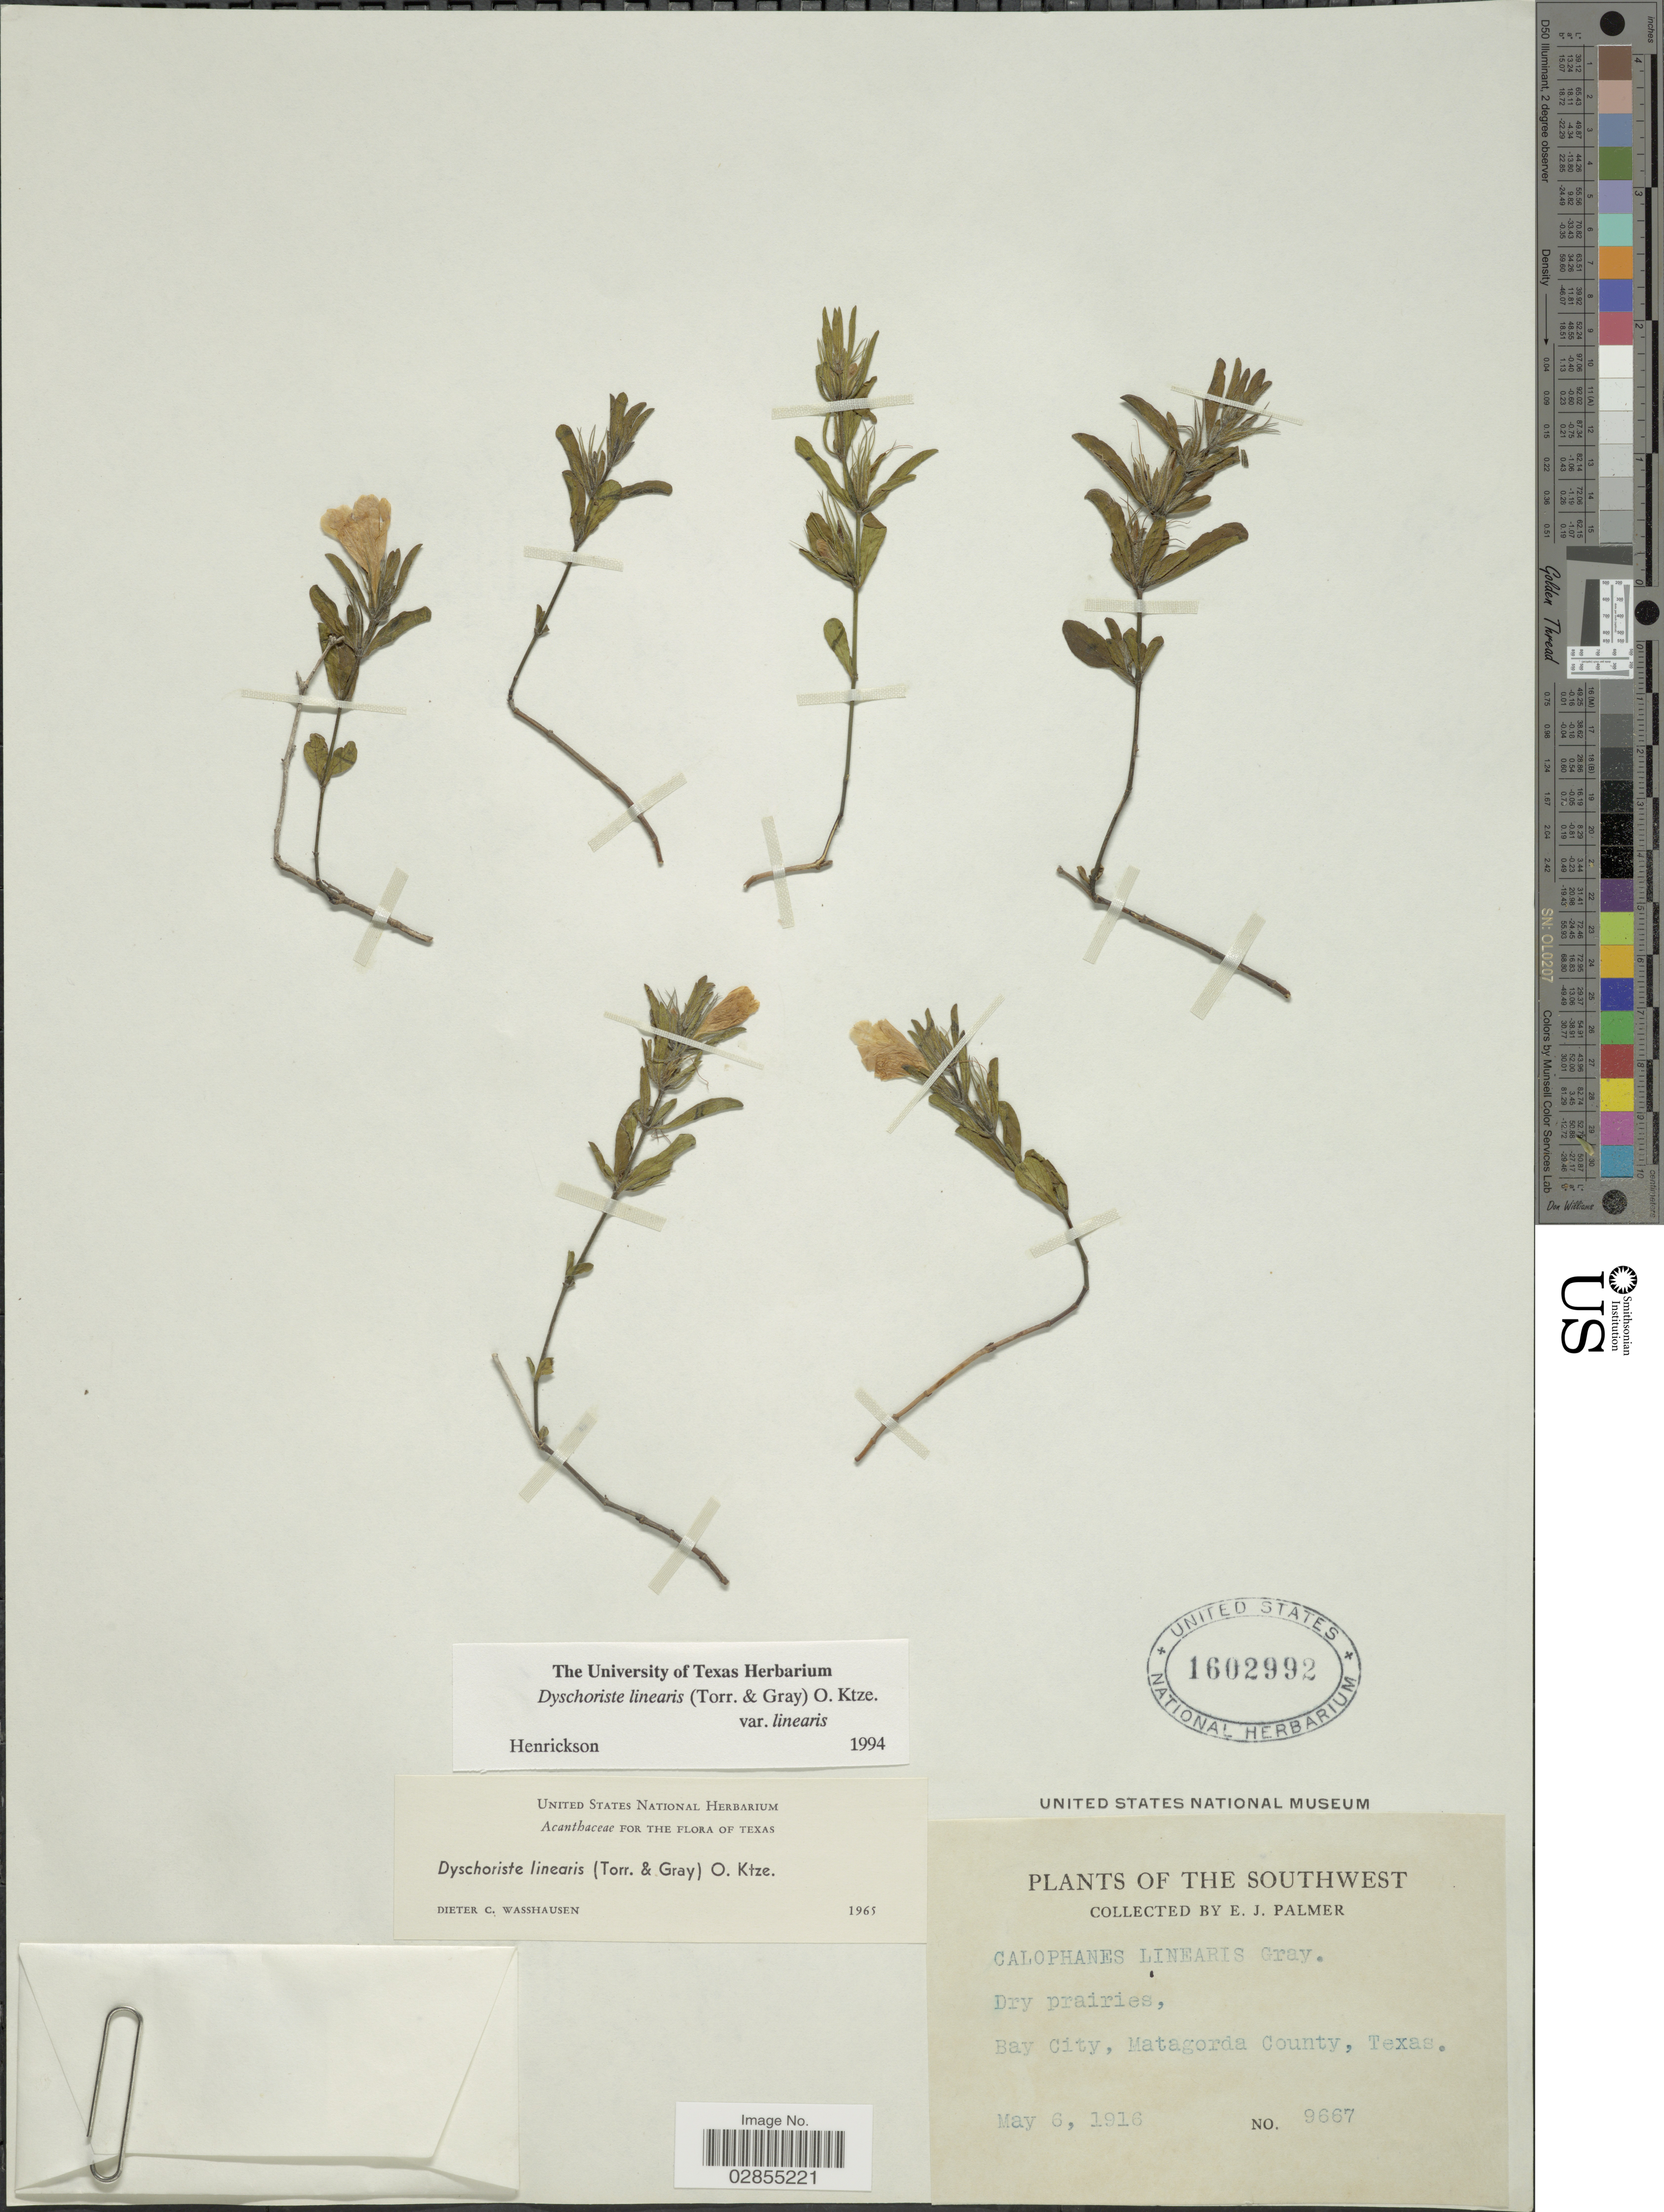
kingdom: Plantae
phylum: Tracheophyta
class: Magnoliopsida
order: Lamiales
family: Acanthaceae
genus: Dyschoriste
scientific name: Dyschoriste linearis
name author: (Torr. & A. Gray) Kuntze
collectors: E. J. Palmer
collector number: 9667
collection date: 1916-05-06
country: United States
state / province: Texas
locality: The Southwest. Bay City, Matagorda County.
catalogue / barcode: US 1602992